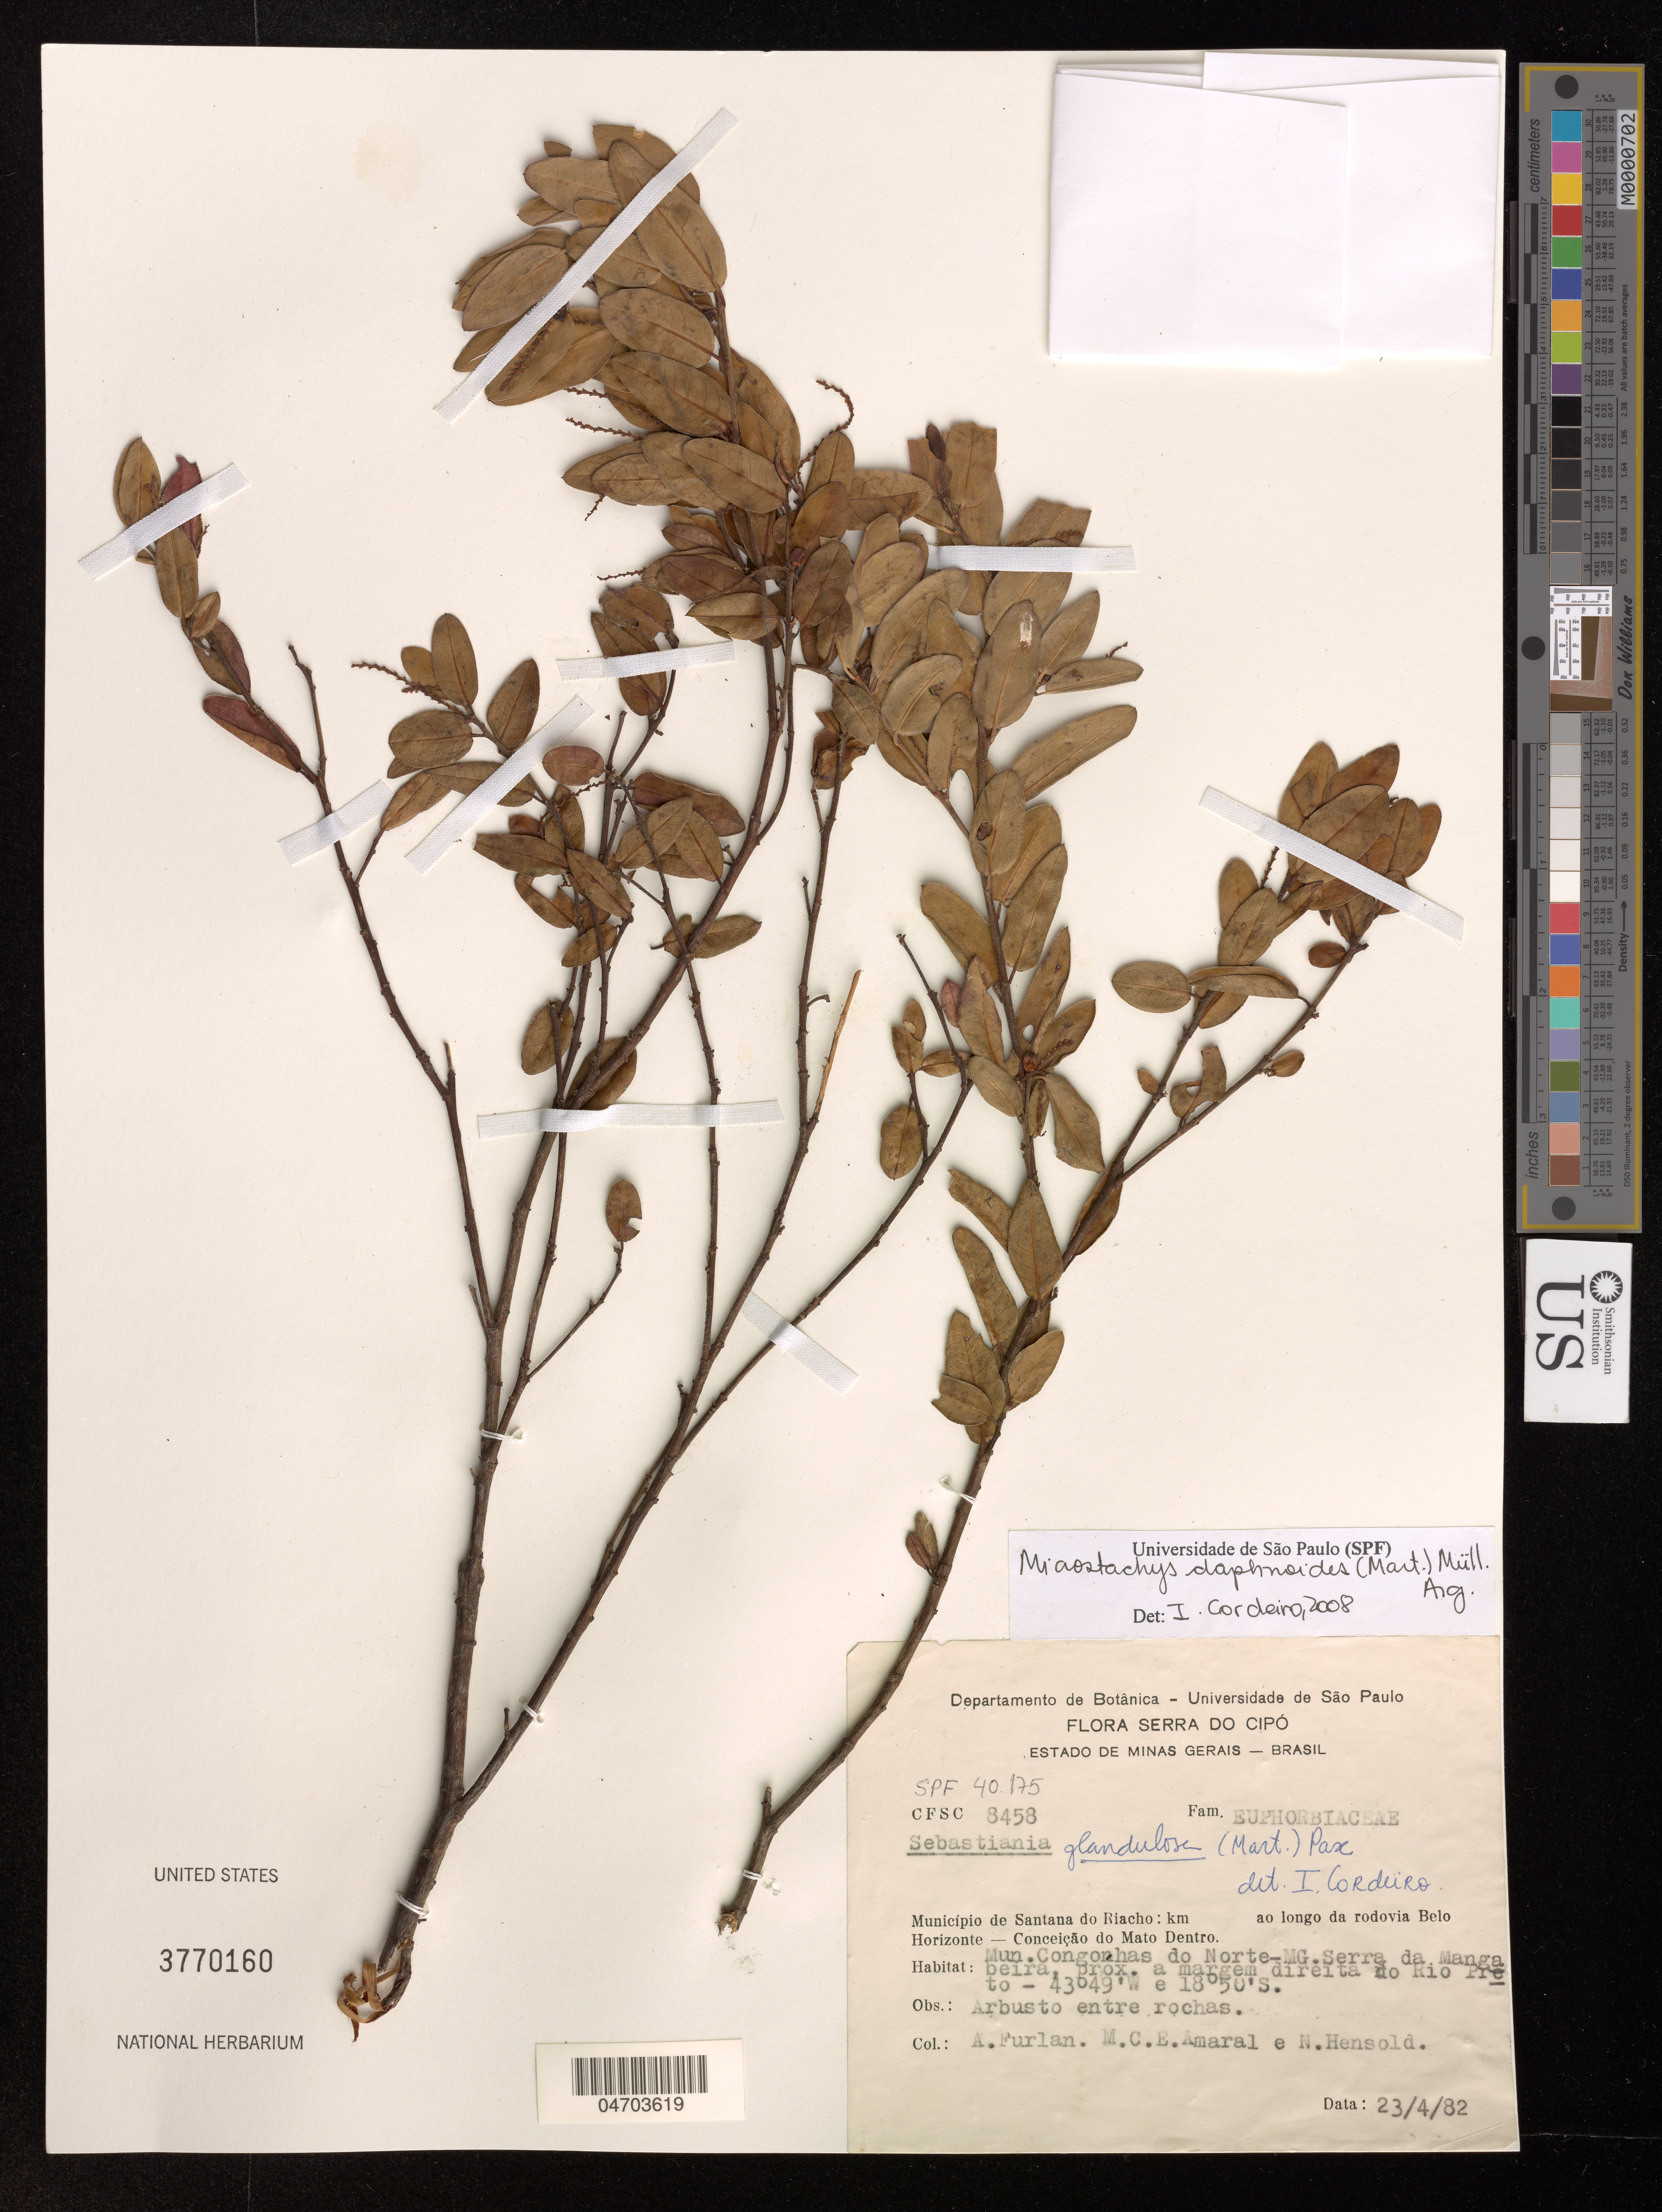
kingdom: Plantae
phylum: Tracheophyta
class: Magnoliopsida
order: Malpighiales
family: Euphorbiaceae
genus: Microstachys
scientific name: Microstachys daphnoides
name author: (Mart.) F. Dietr.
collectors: A. Furlan, M. Amaral & N. Hensold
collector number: SPF40175/CFSC8458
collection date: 1882-04-23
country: Brazil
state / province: Minas Gerais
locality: Serra do Cipó, Município de Santa do Riacho: km. Mun. Congonhas do Norte-MG. Serra da Manga beira, prox. a margem direita no Rio Preto.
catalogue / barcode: US 3770160